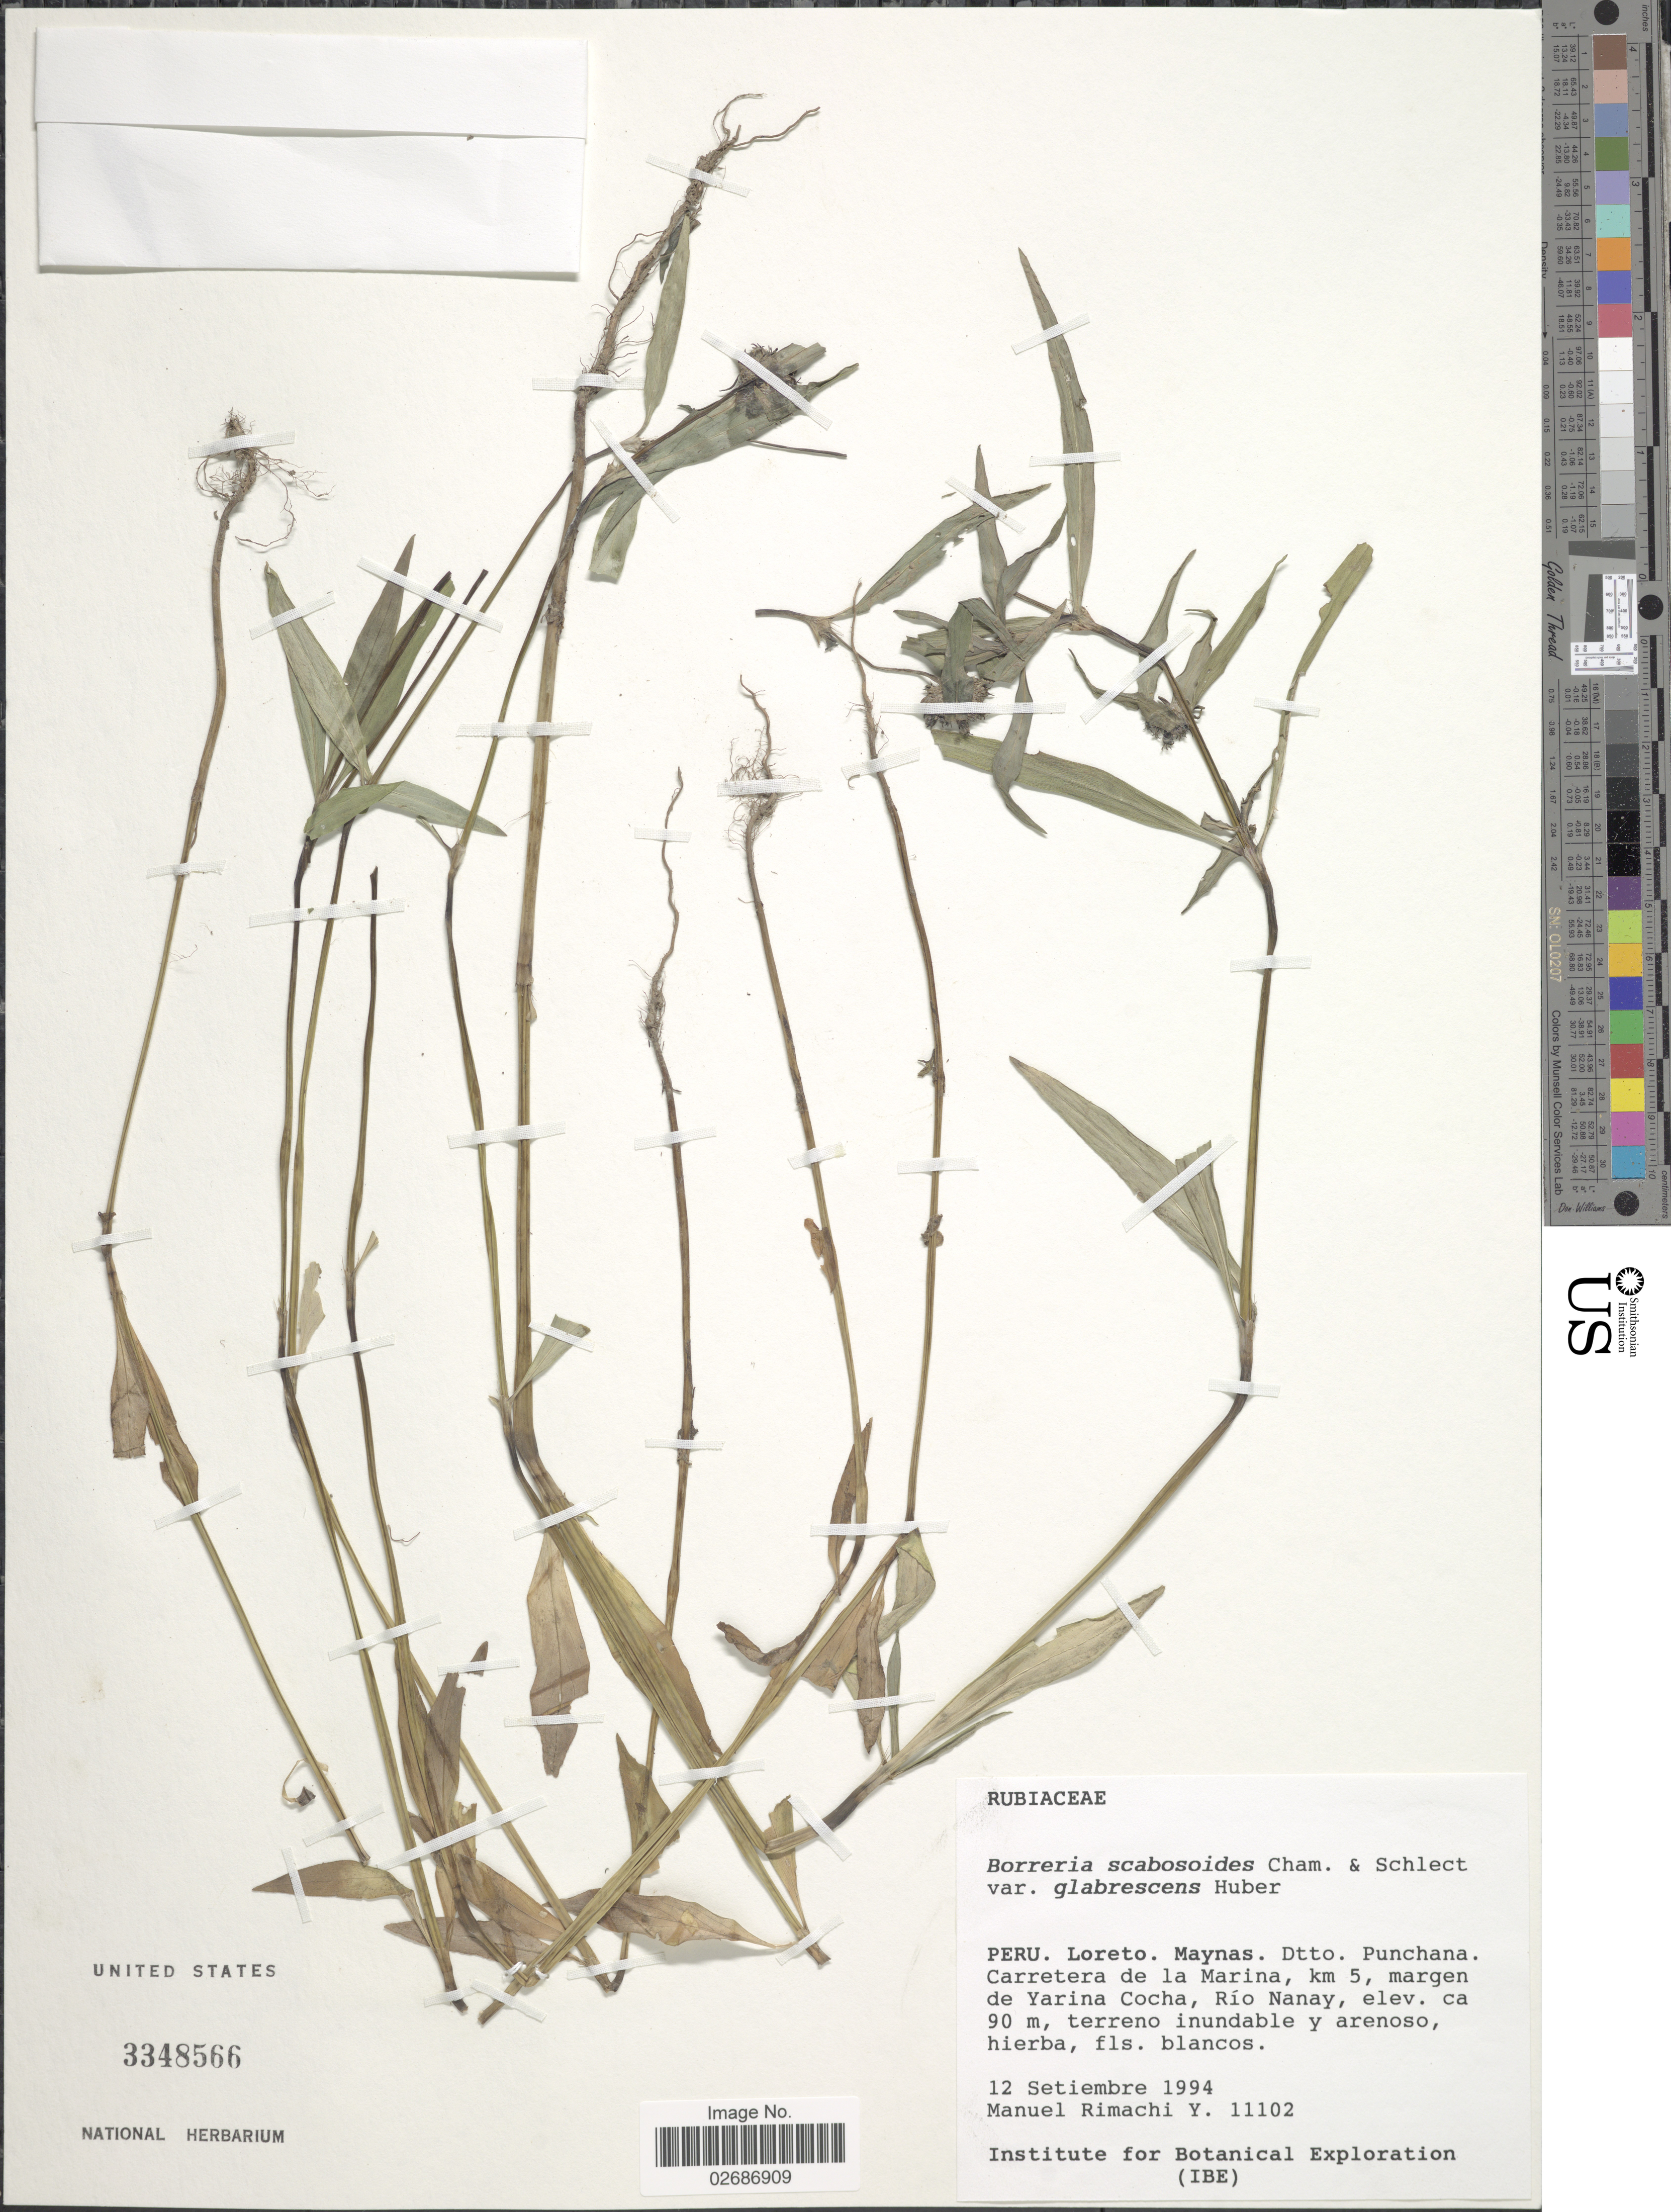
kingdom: Plantae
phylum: Tracheophyta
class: Magnoliopsida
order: Gentianales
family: Rubiaceae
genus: Borreria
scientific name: Borreria scabiosoides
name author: Cham. & Schltdl.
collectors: M. Rimachi Y.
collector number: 11102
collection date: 1994-09-12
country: Peru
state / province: Loreto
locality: Maynas, Dtto. Punchana, Carretera de la Marina, Iquitos, km 5, margen de Yarina Cocha, Rio Nanay, terreno inundable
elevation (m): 90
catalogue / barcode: US 3348566